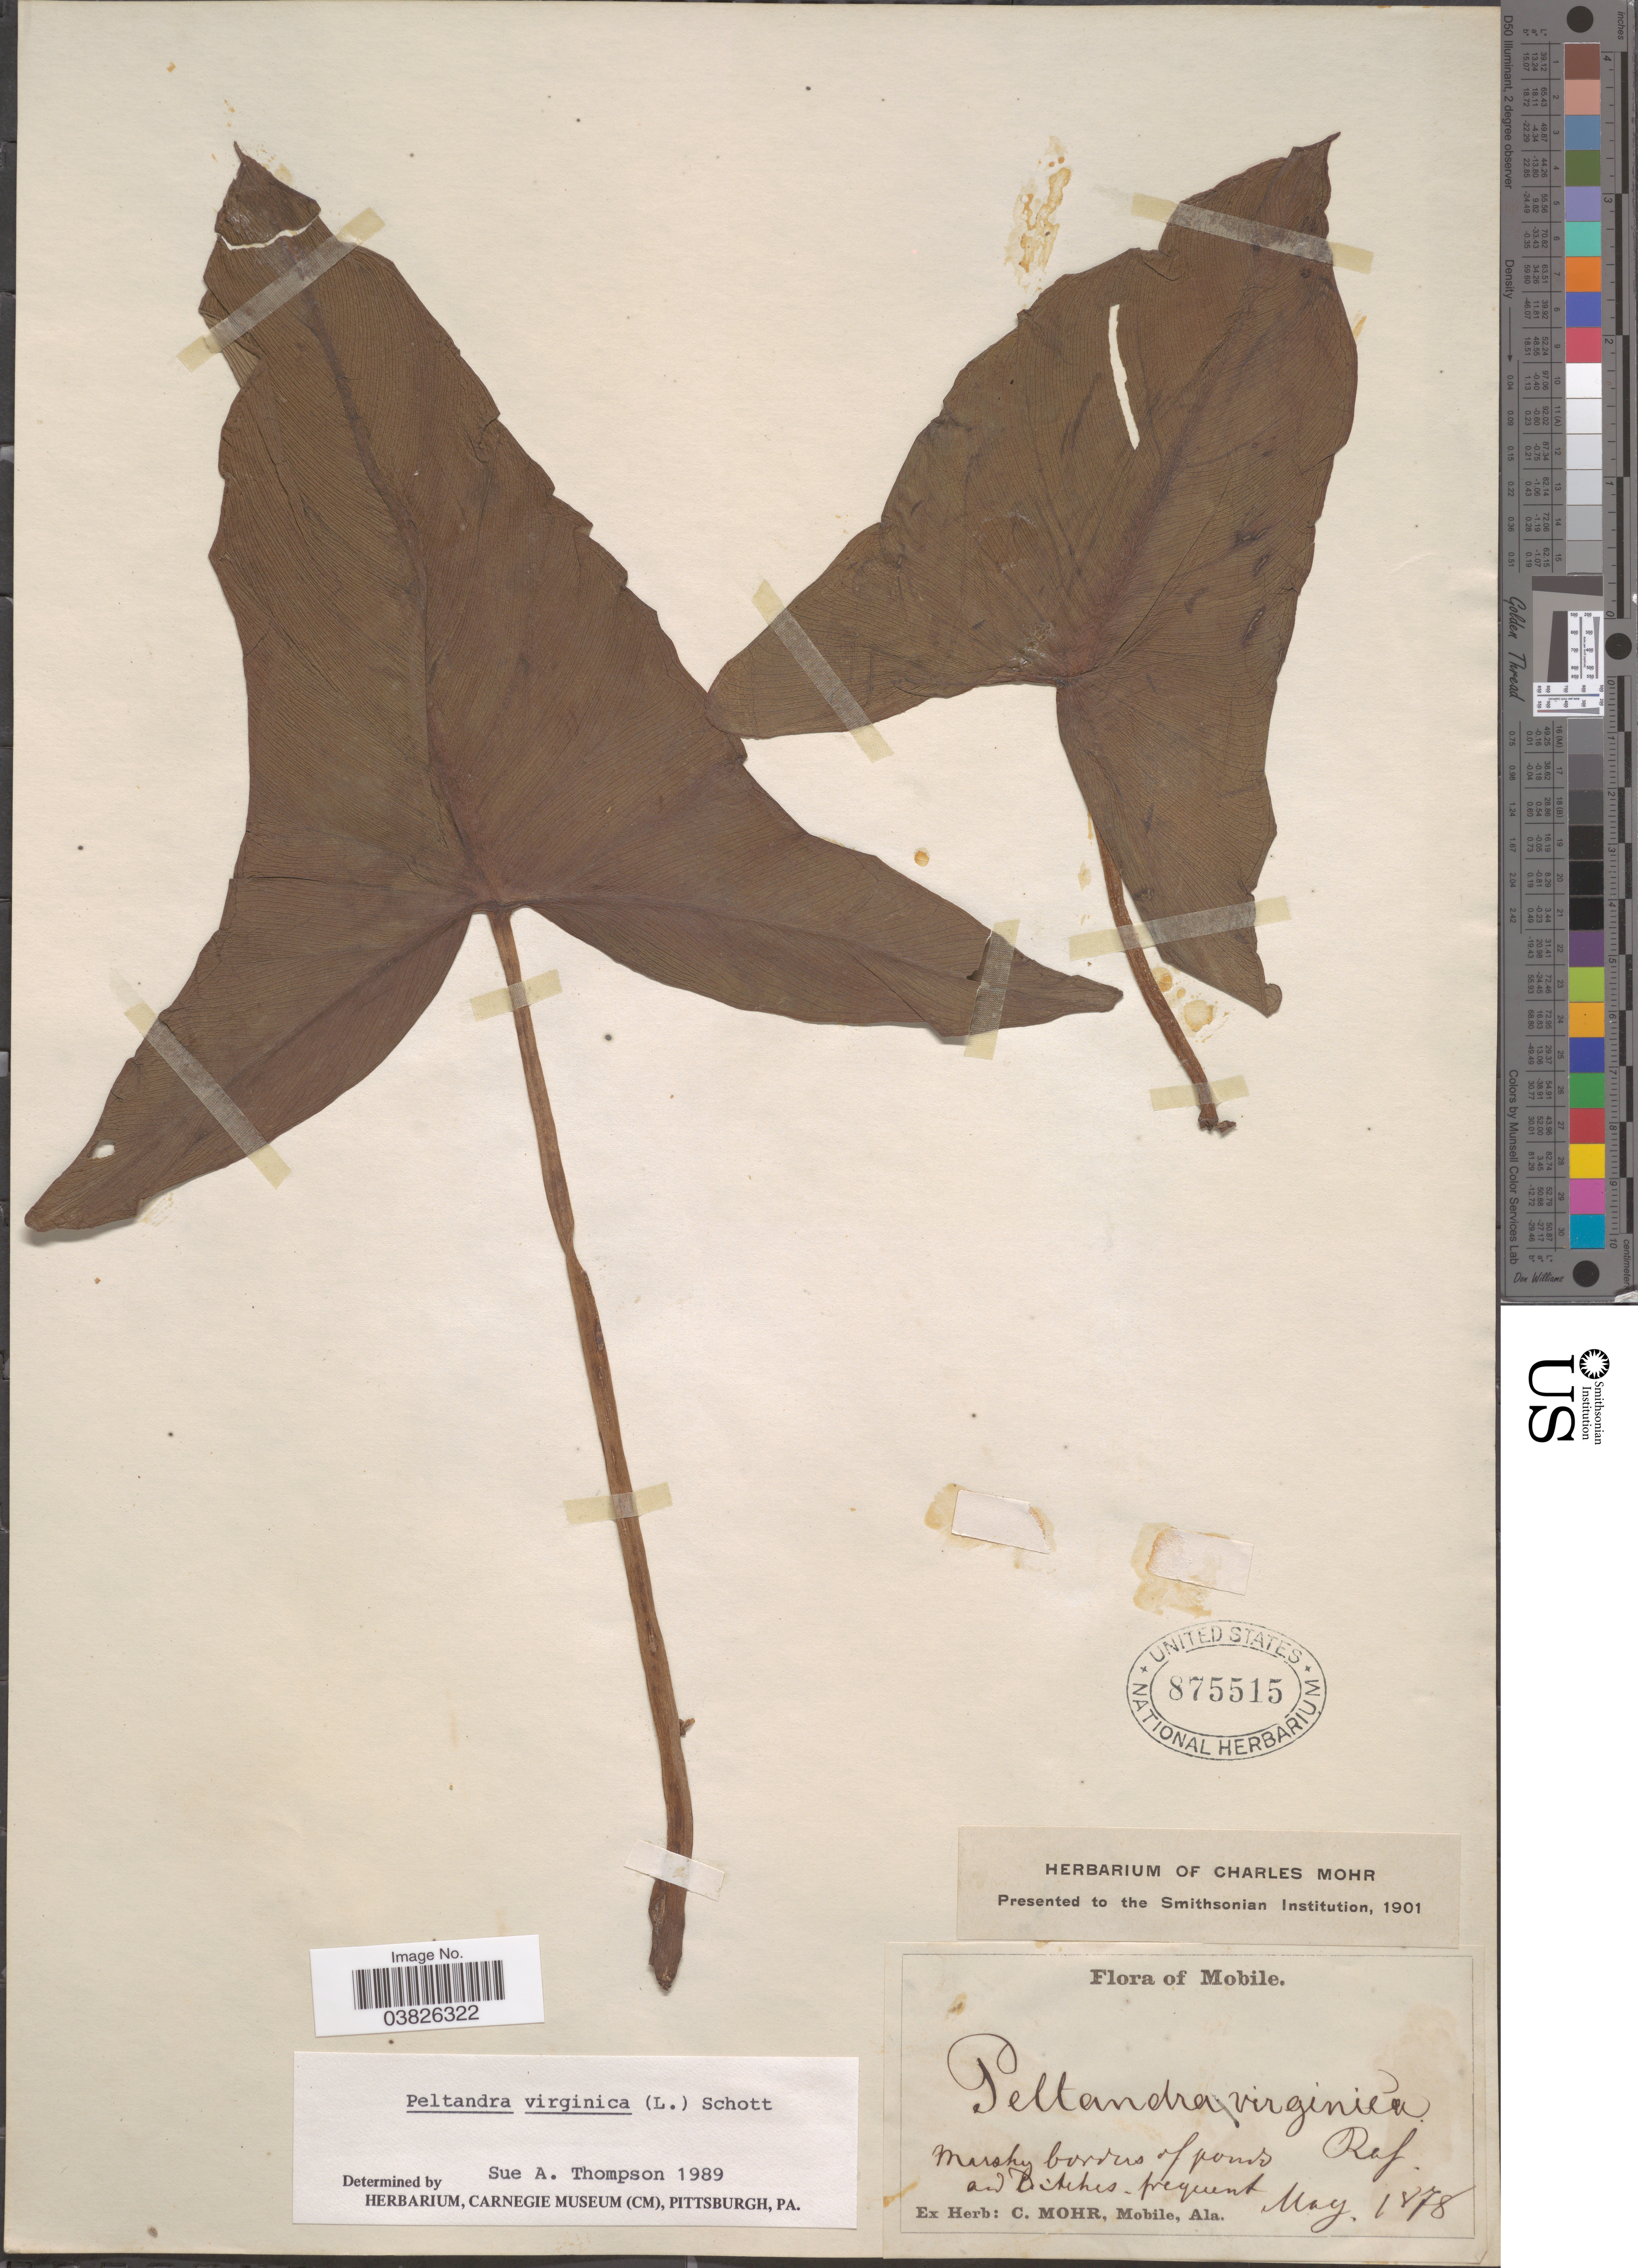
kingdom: Plantae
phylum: Tracheophyta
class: Liliopsida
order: Alismatales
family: Araceae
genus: Peltandra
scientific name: Peltandra virginica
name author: (L.) Schott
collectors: ex herb. Charles Mohr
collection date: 1878-05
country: United States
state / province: Alabama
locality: Mobile.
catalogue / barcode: US 875515